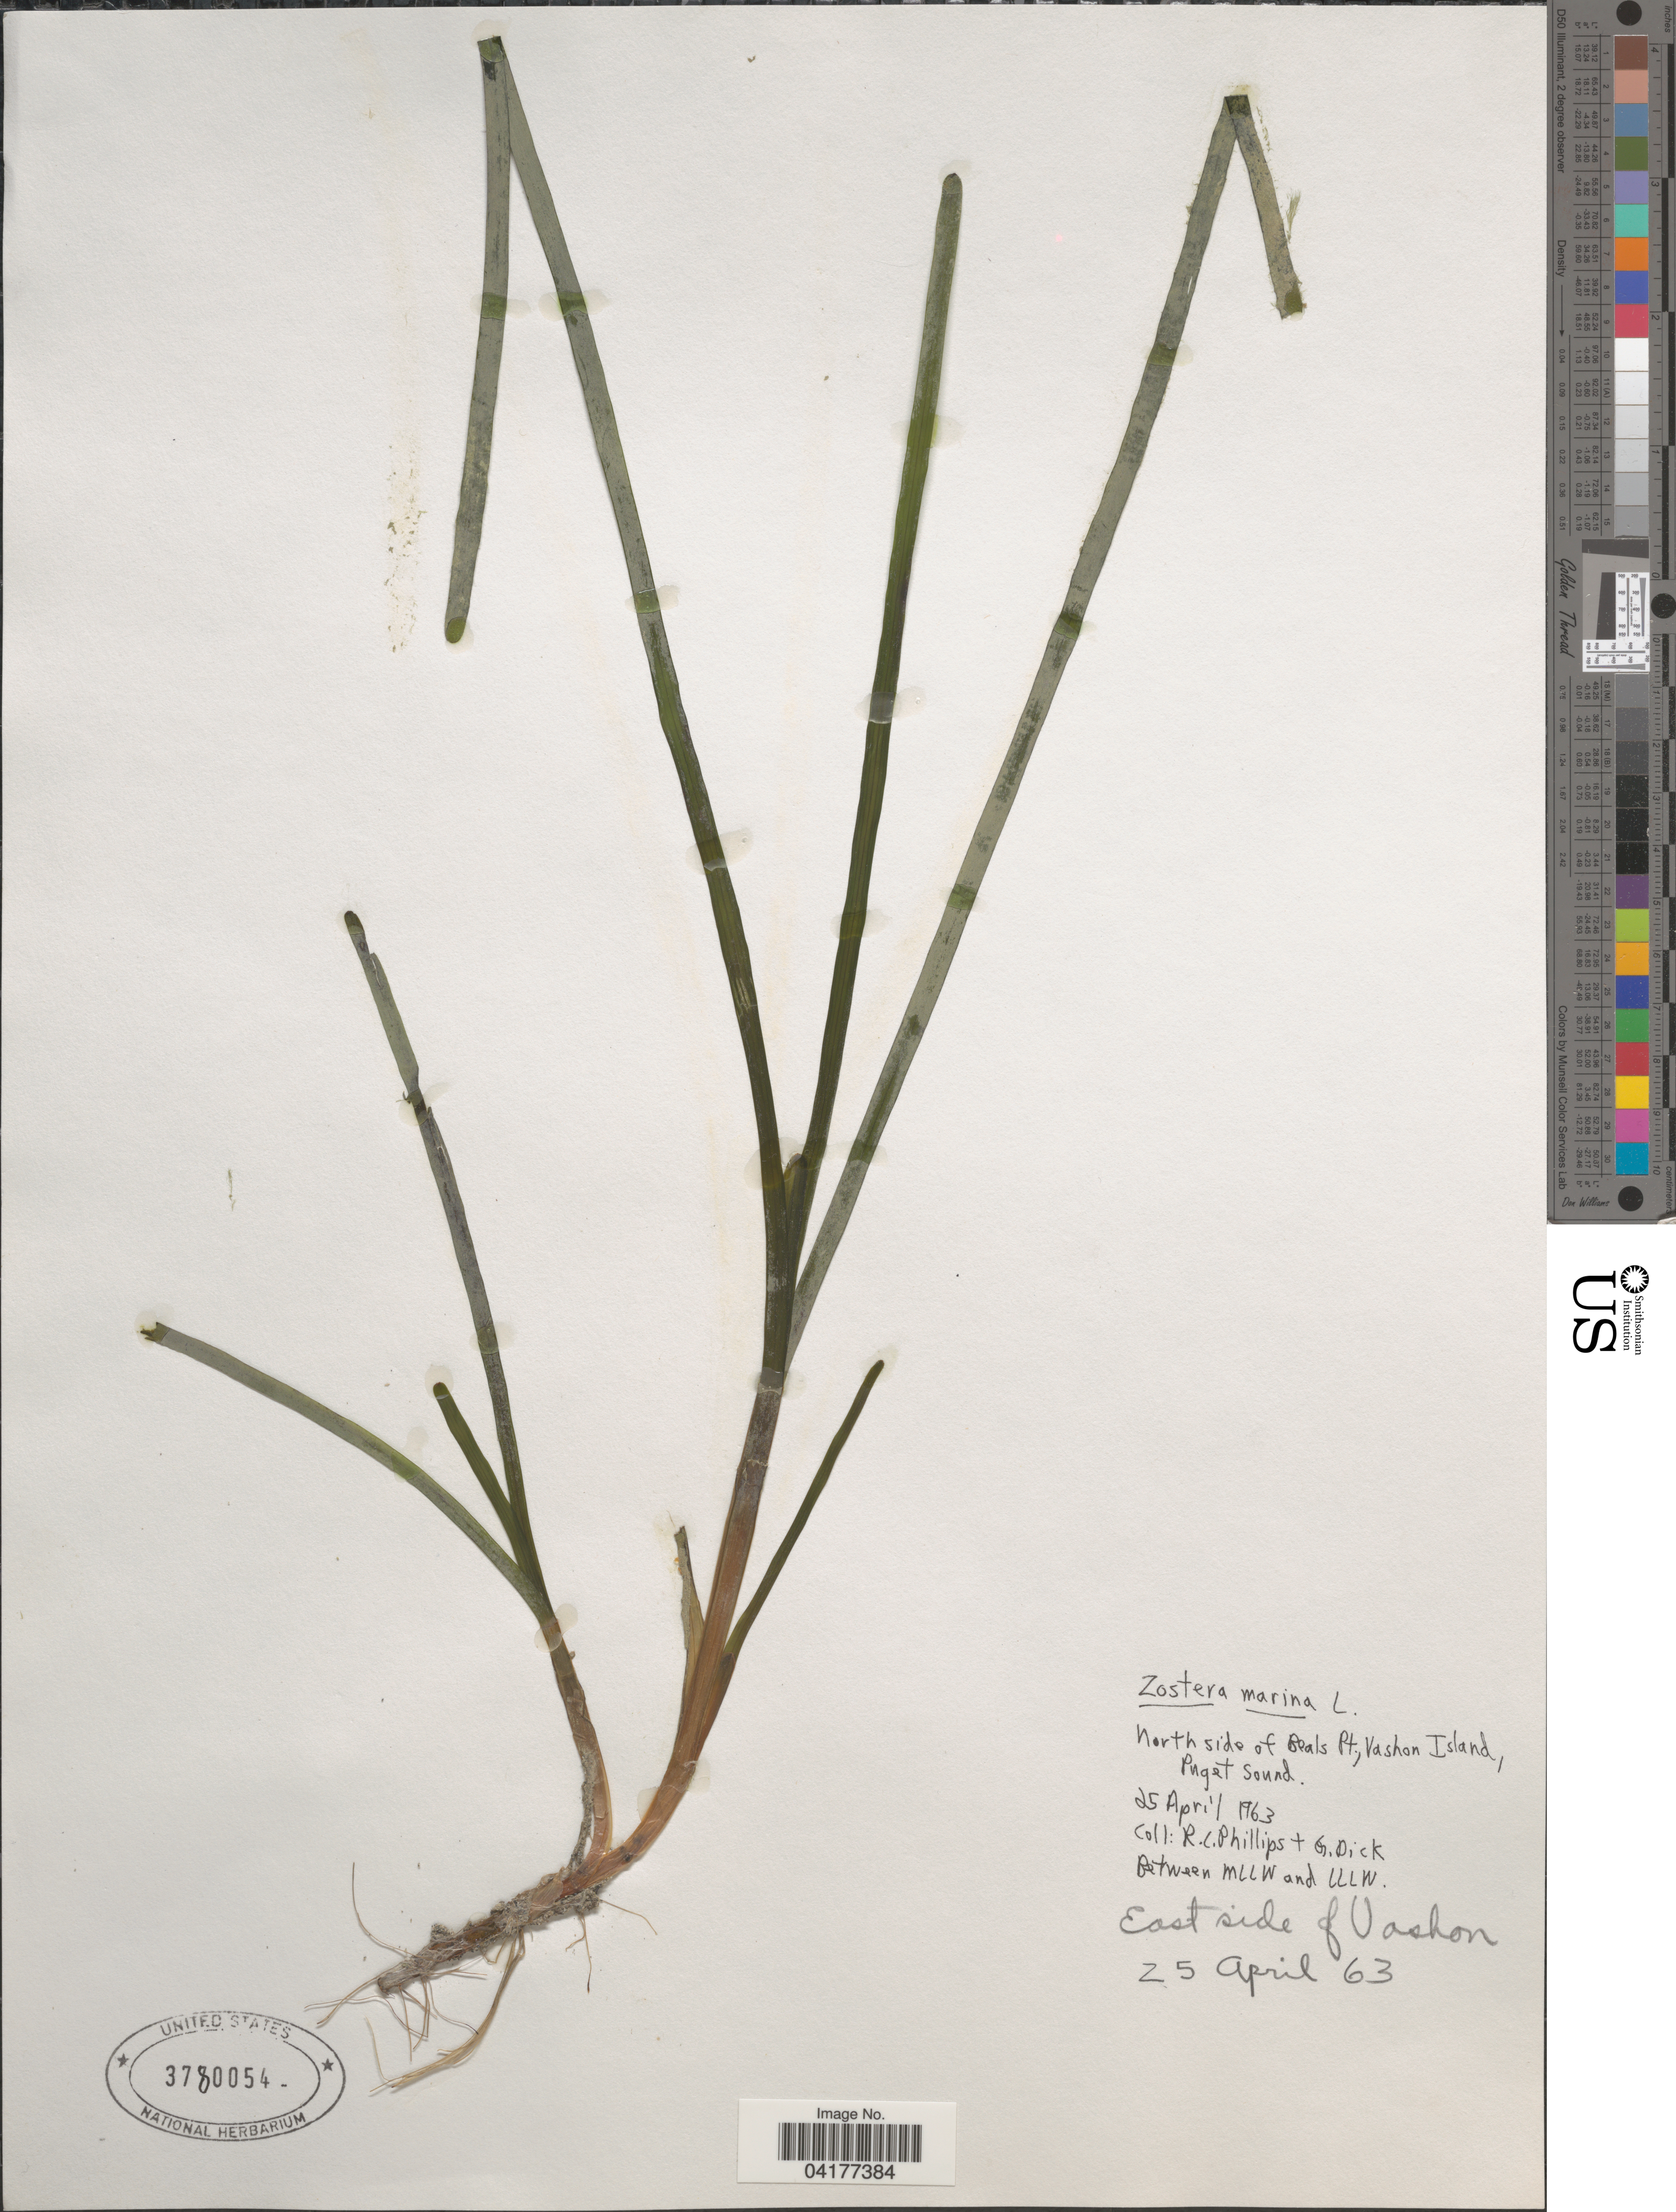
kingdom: Plantae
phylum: Tracheophyta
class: Liliopsida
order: Alismatales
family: Zosteraceae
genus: Zostera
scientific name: Zostera marina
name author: L.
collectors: R. C. Phillips & G. Dick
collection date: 1963-04-25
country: United States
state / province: Washington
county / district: King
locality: North side of Beals Pt., Vashon Island, Puget Sound. Between MLLW and LLLW. East side of Vashon.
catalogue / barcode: US 3780054